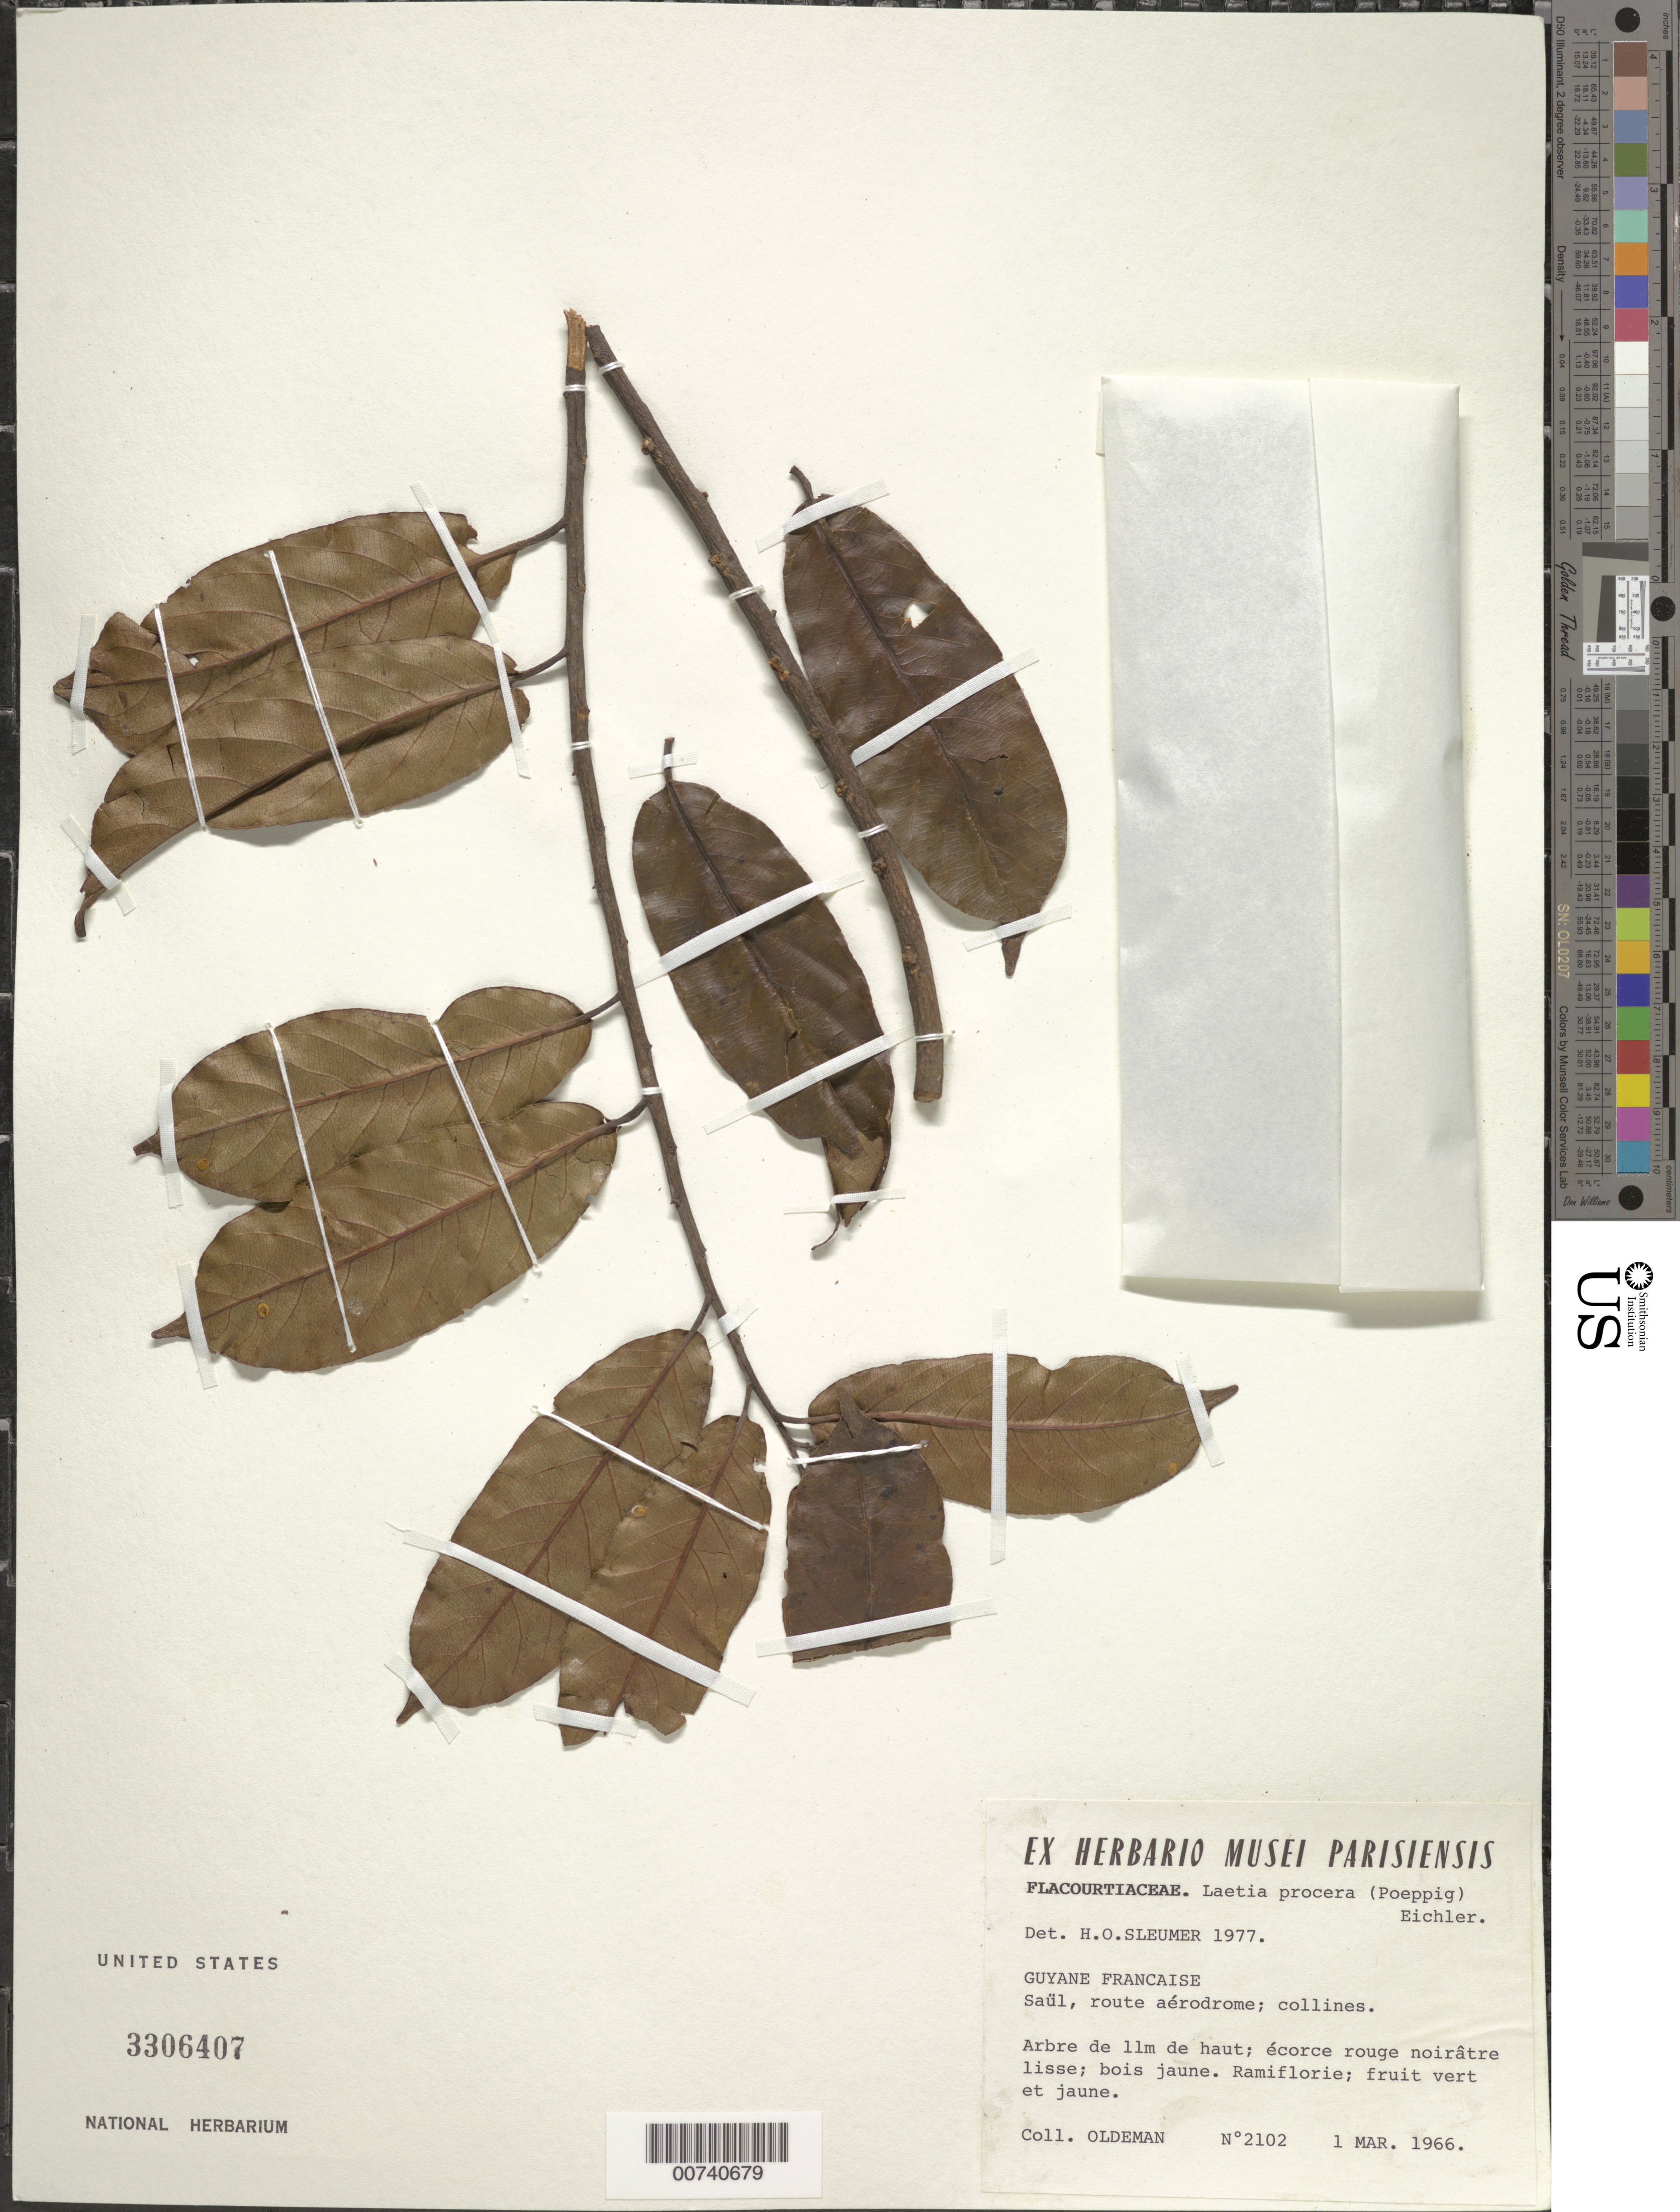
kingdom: Plantae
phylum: Tracheophyta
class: Magnoliopsida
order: Malpighiales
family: Salicaceae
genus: Laetia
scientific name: Laetia procera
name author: (Poepp.) Eichler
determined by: Sleumer, H. O.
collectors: R. Oldeman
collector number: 2102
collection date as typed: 1-Mar-66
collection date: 1966-03-01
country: French Guiana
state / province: Saint-Laurent-du-Maroni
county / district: Saül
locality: Saül, route de l'aérodrome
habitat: Collines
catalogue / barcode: US 3306407